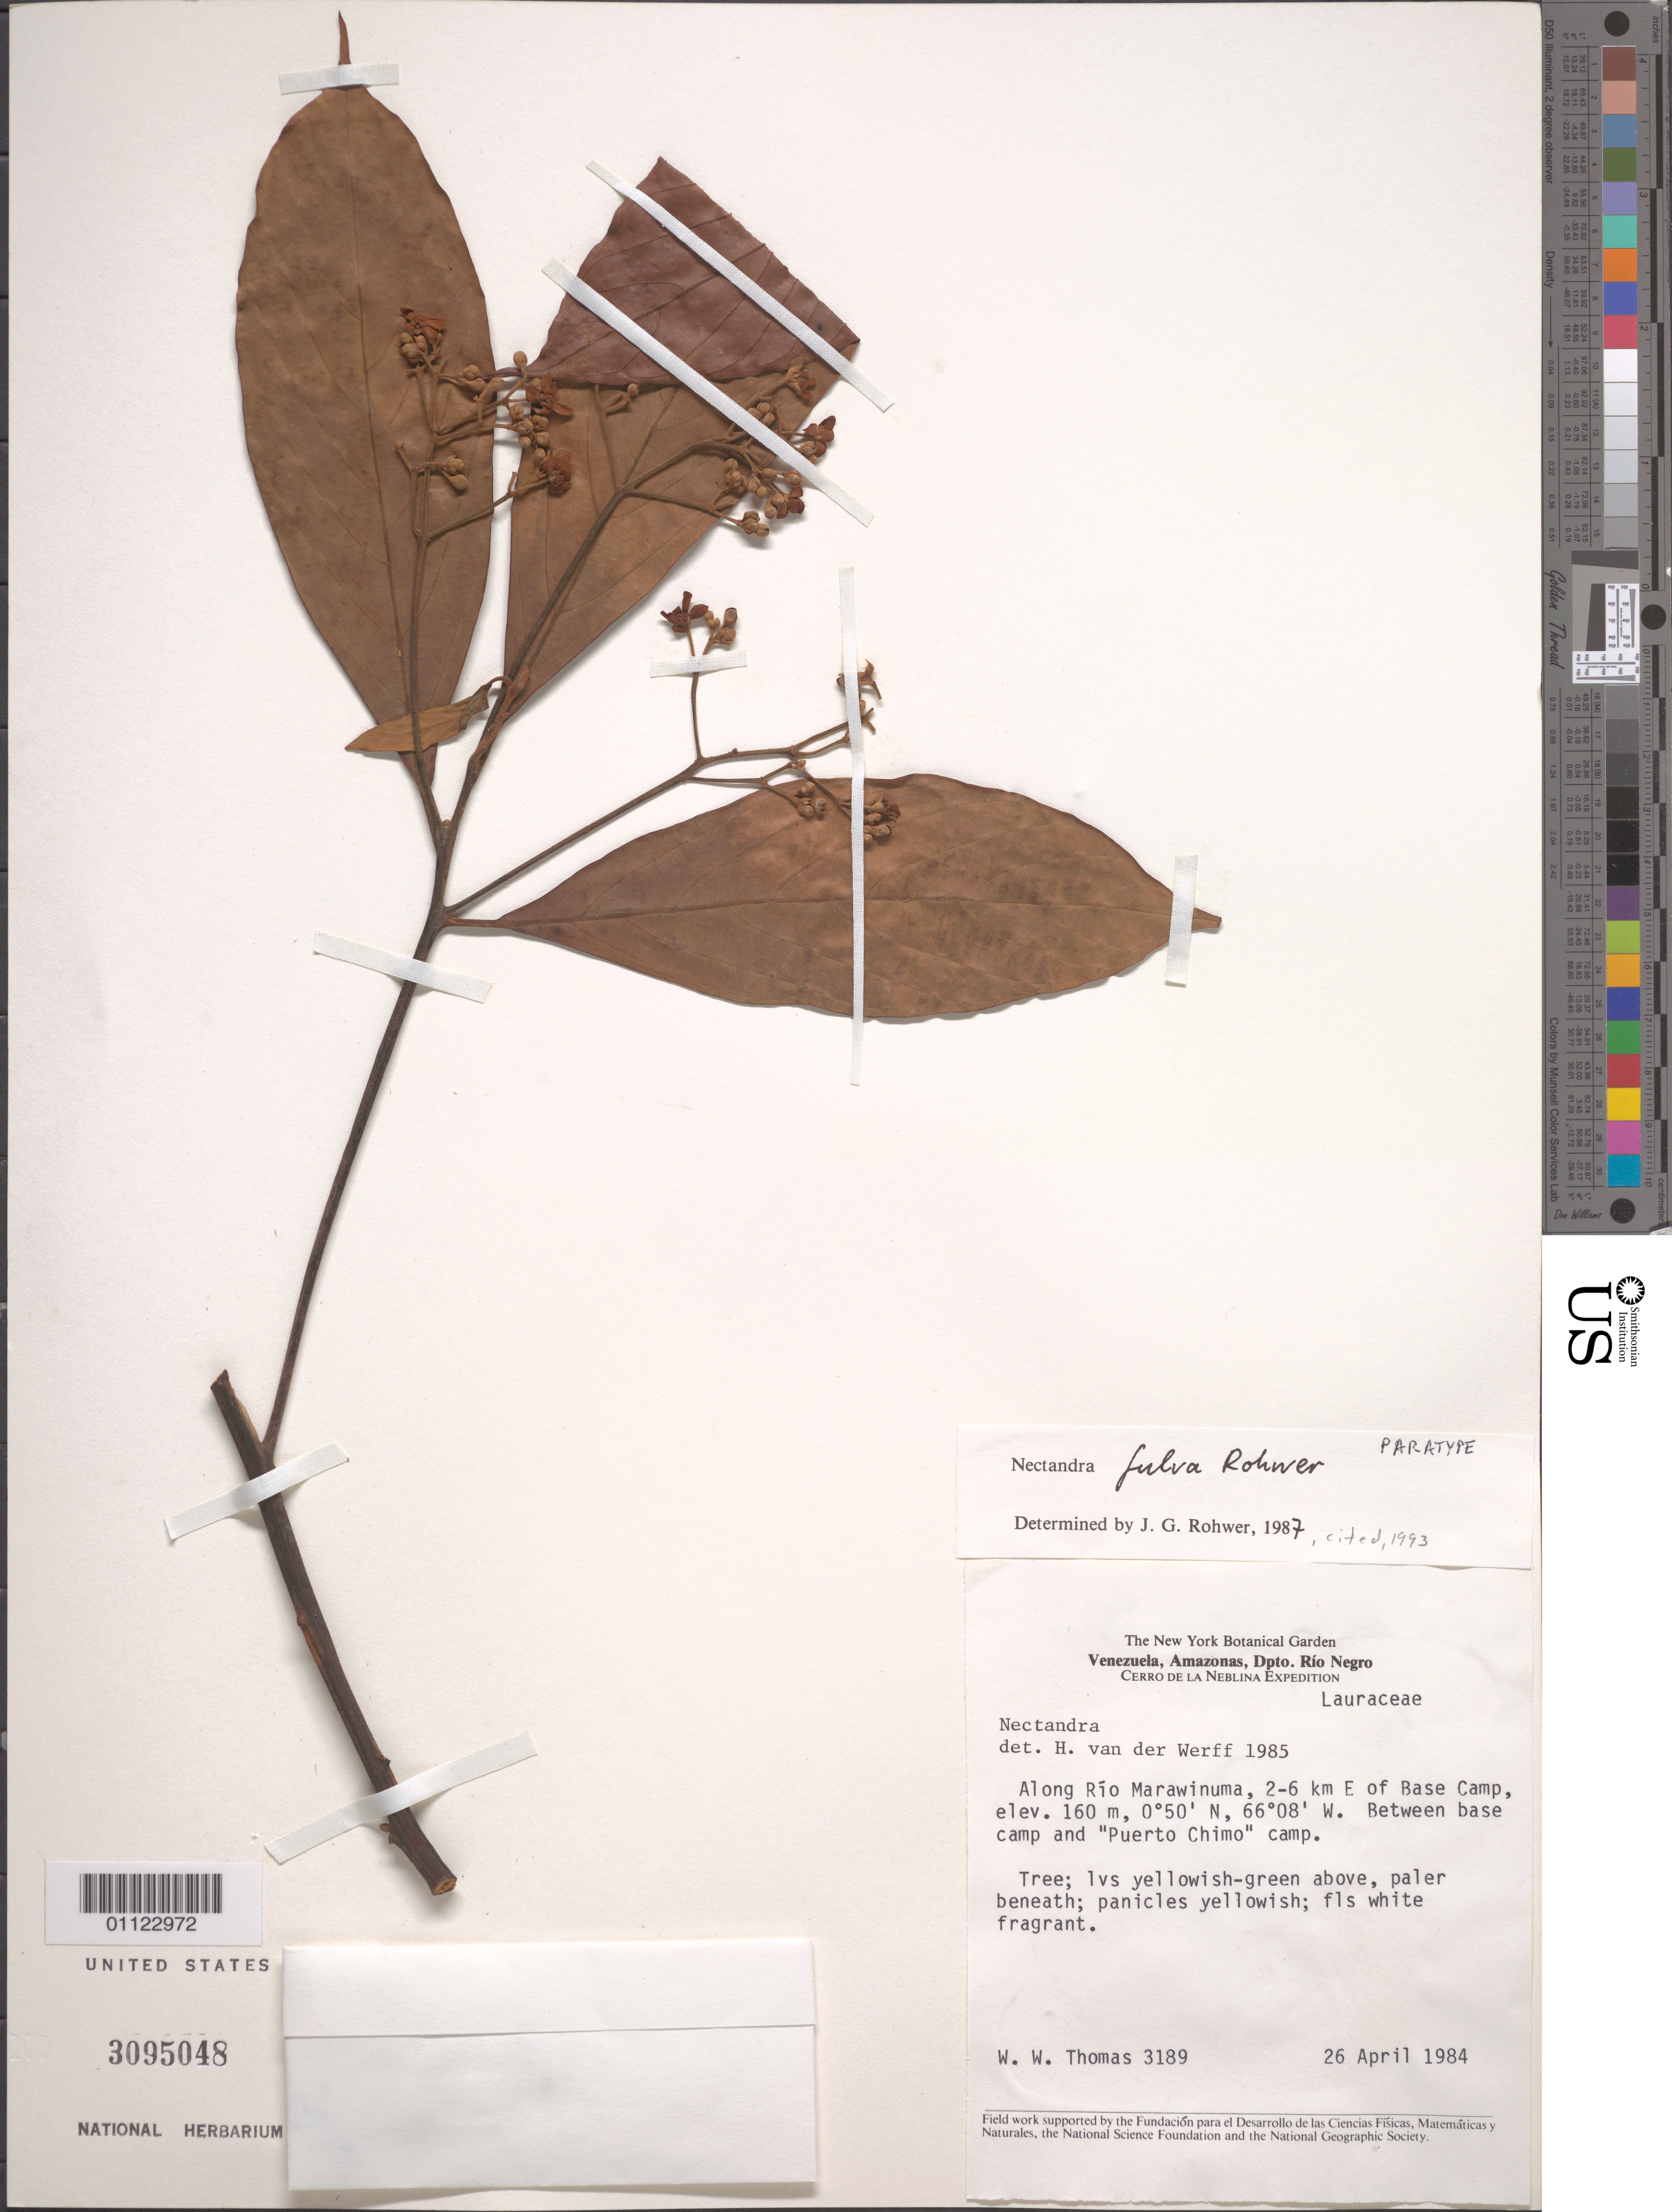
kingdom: Plantae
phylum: Tracheophyta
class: Magnoliopsida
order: Laurales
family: Lauraceae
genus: Nectandra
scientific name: Nectandra fulva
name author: Rohwer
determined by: Rohwer, J. G.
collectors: W. W. Thomas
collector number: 3189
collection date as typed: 26-Apr-84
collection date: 1984-04-26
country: Venezuela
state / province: Amazonas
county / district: Río Negro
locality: Río Mawarinuma, 2-6 km E of Base Camp, between base camp and "Puerto Chimo" camp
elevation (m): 160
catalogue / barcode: US 3095048